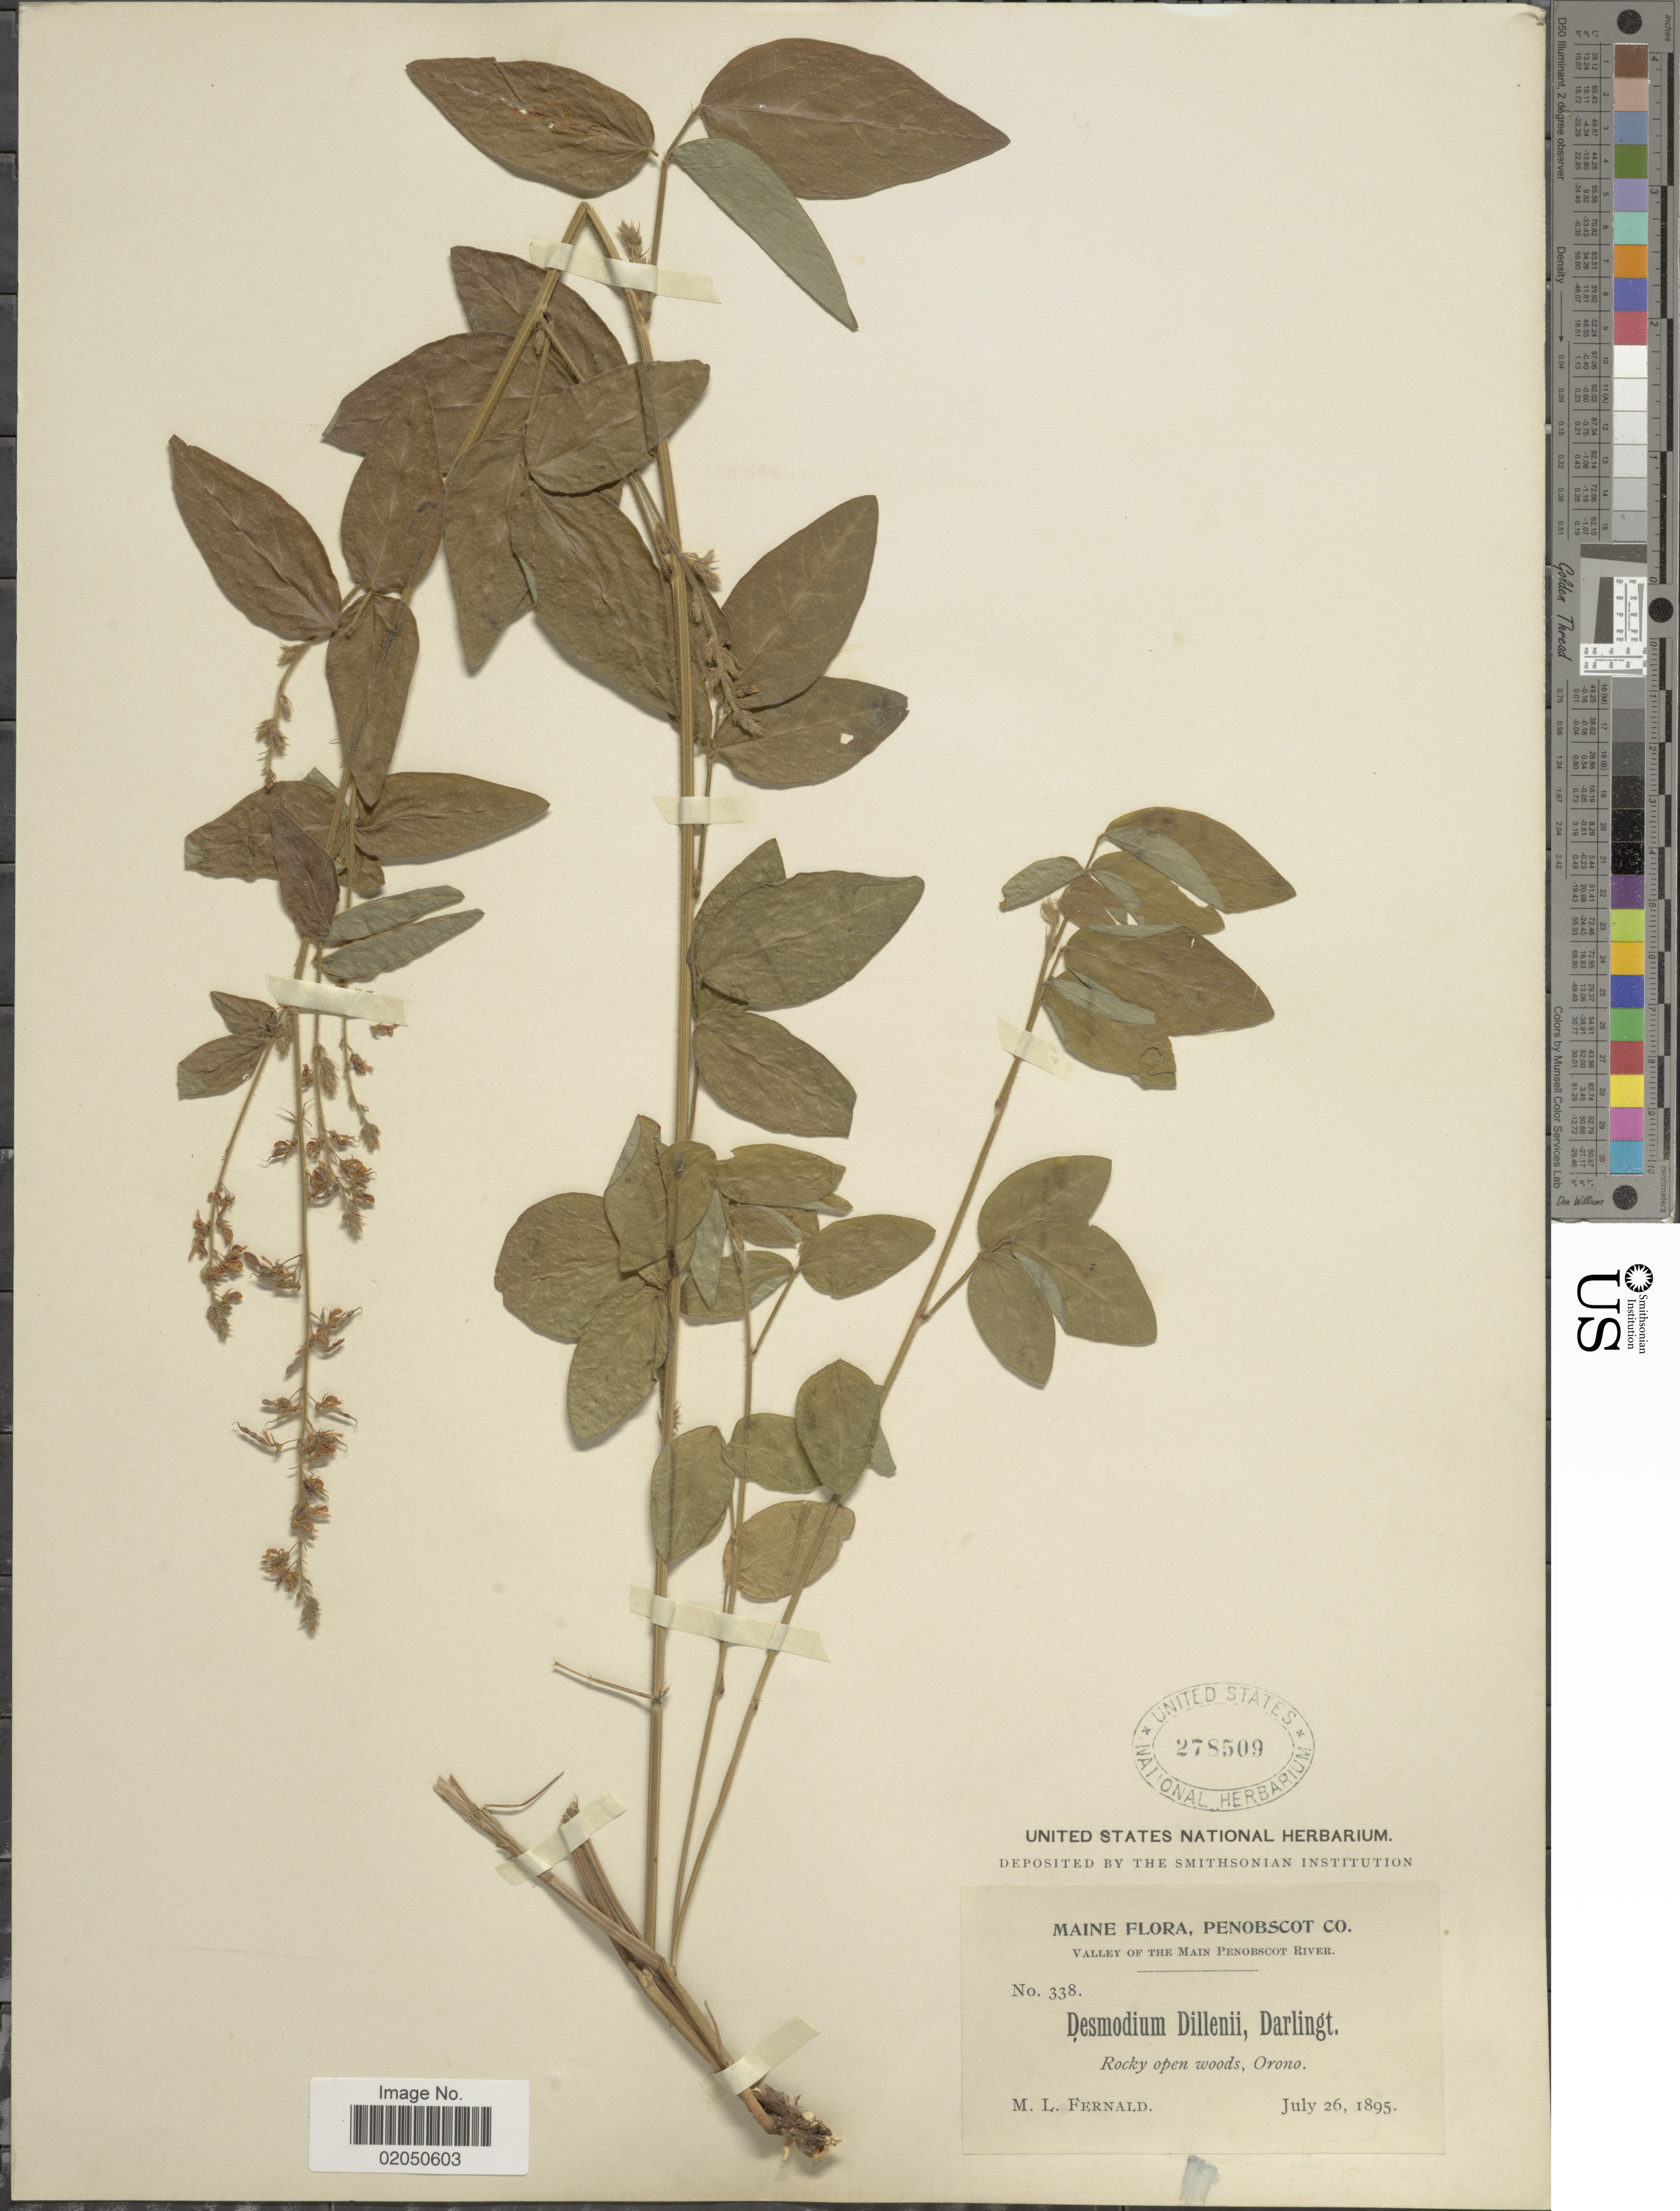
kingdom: Plantae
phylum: Tracheophyta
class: Magnoliopsida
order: Fabales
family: Fabaceae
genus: Desmodium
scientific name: Desmodium perplexum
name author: B.G. Schub.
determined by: Strong, Mark T., (BOT), Smithsonian Institution - National Museum of Natural History (UNITED STATES)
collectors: M. L. Fernald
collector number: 338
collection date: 1895-07-26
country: United States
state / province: Maine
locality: Penobscot Co., Valley of the Main Penobscot River, Orono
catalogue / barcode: US 278509